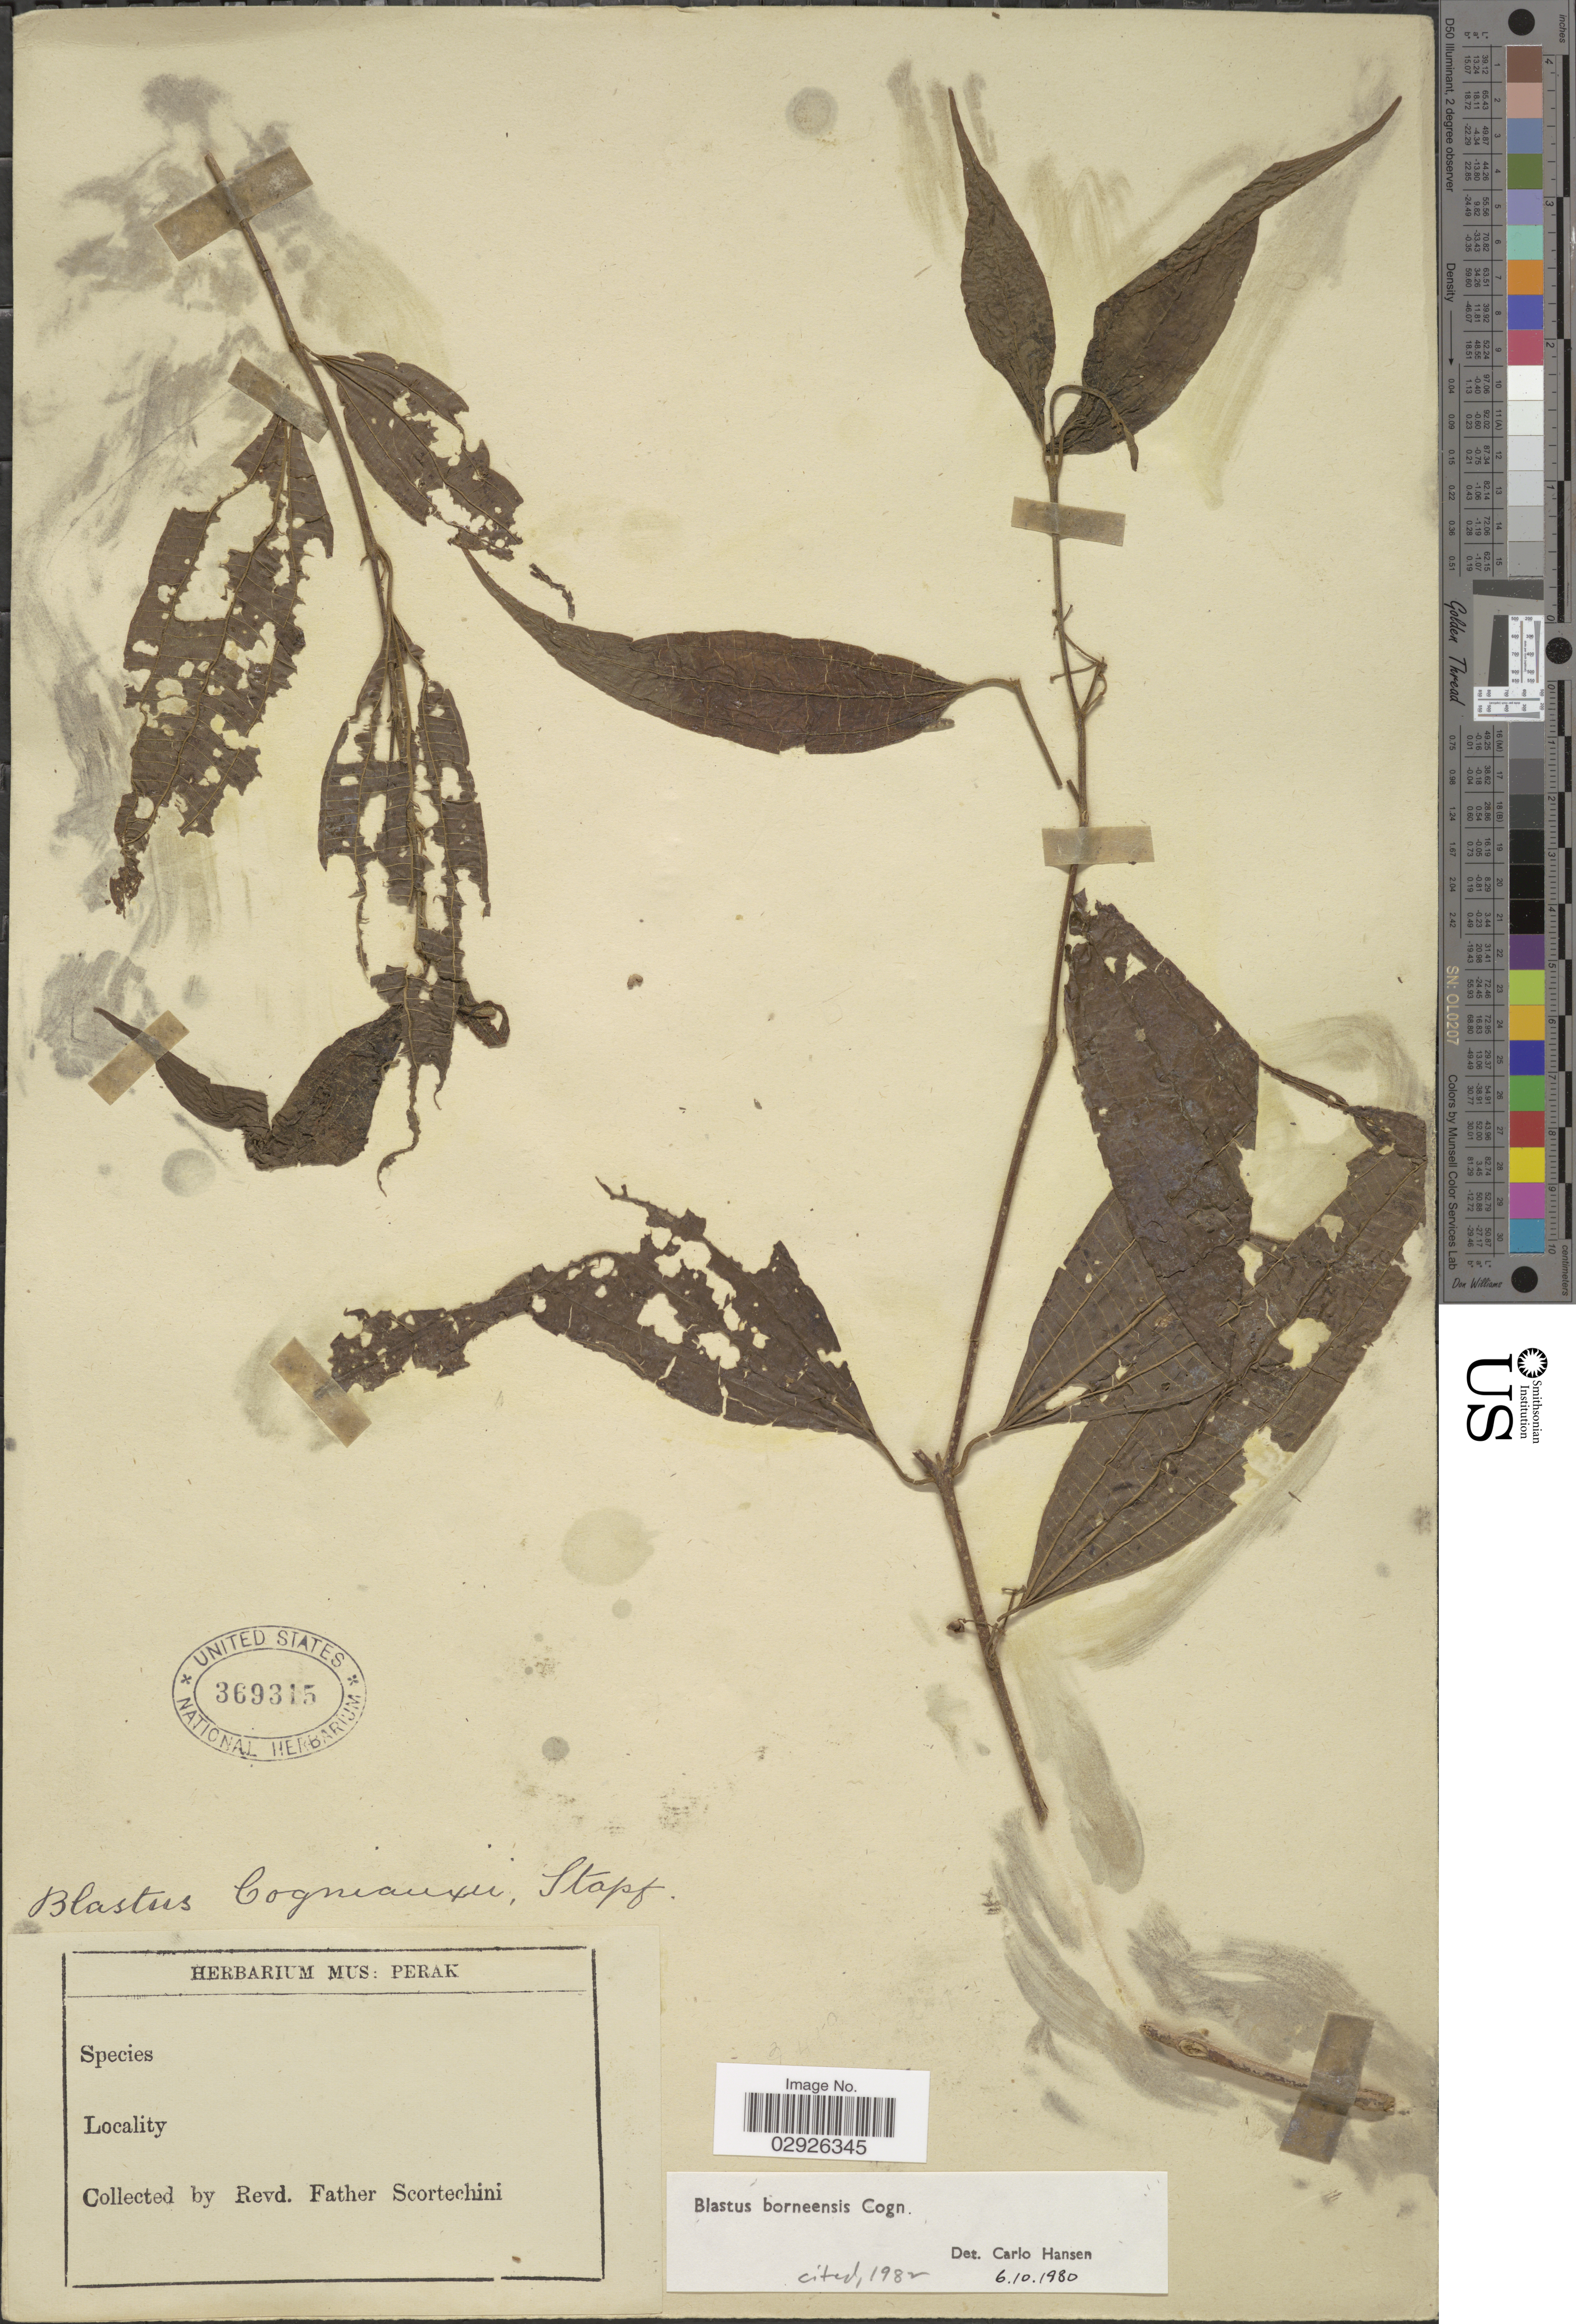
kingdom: Plantae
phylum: Tracheophyta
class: Magnoliopsida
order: Myrtales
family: Melastomataceae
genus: Blastus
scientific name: Blastus borneensis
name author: Cogn. ex Boerl.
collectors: Fr. Scortechini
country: Malaysia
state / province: Perak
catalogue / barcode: US 369315